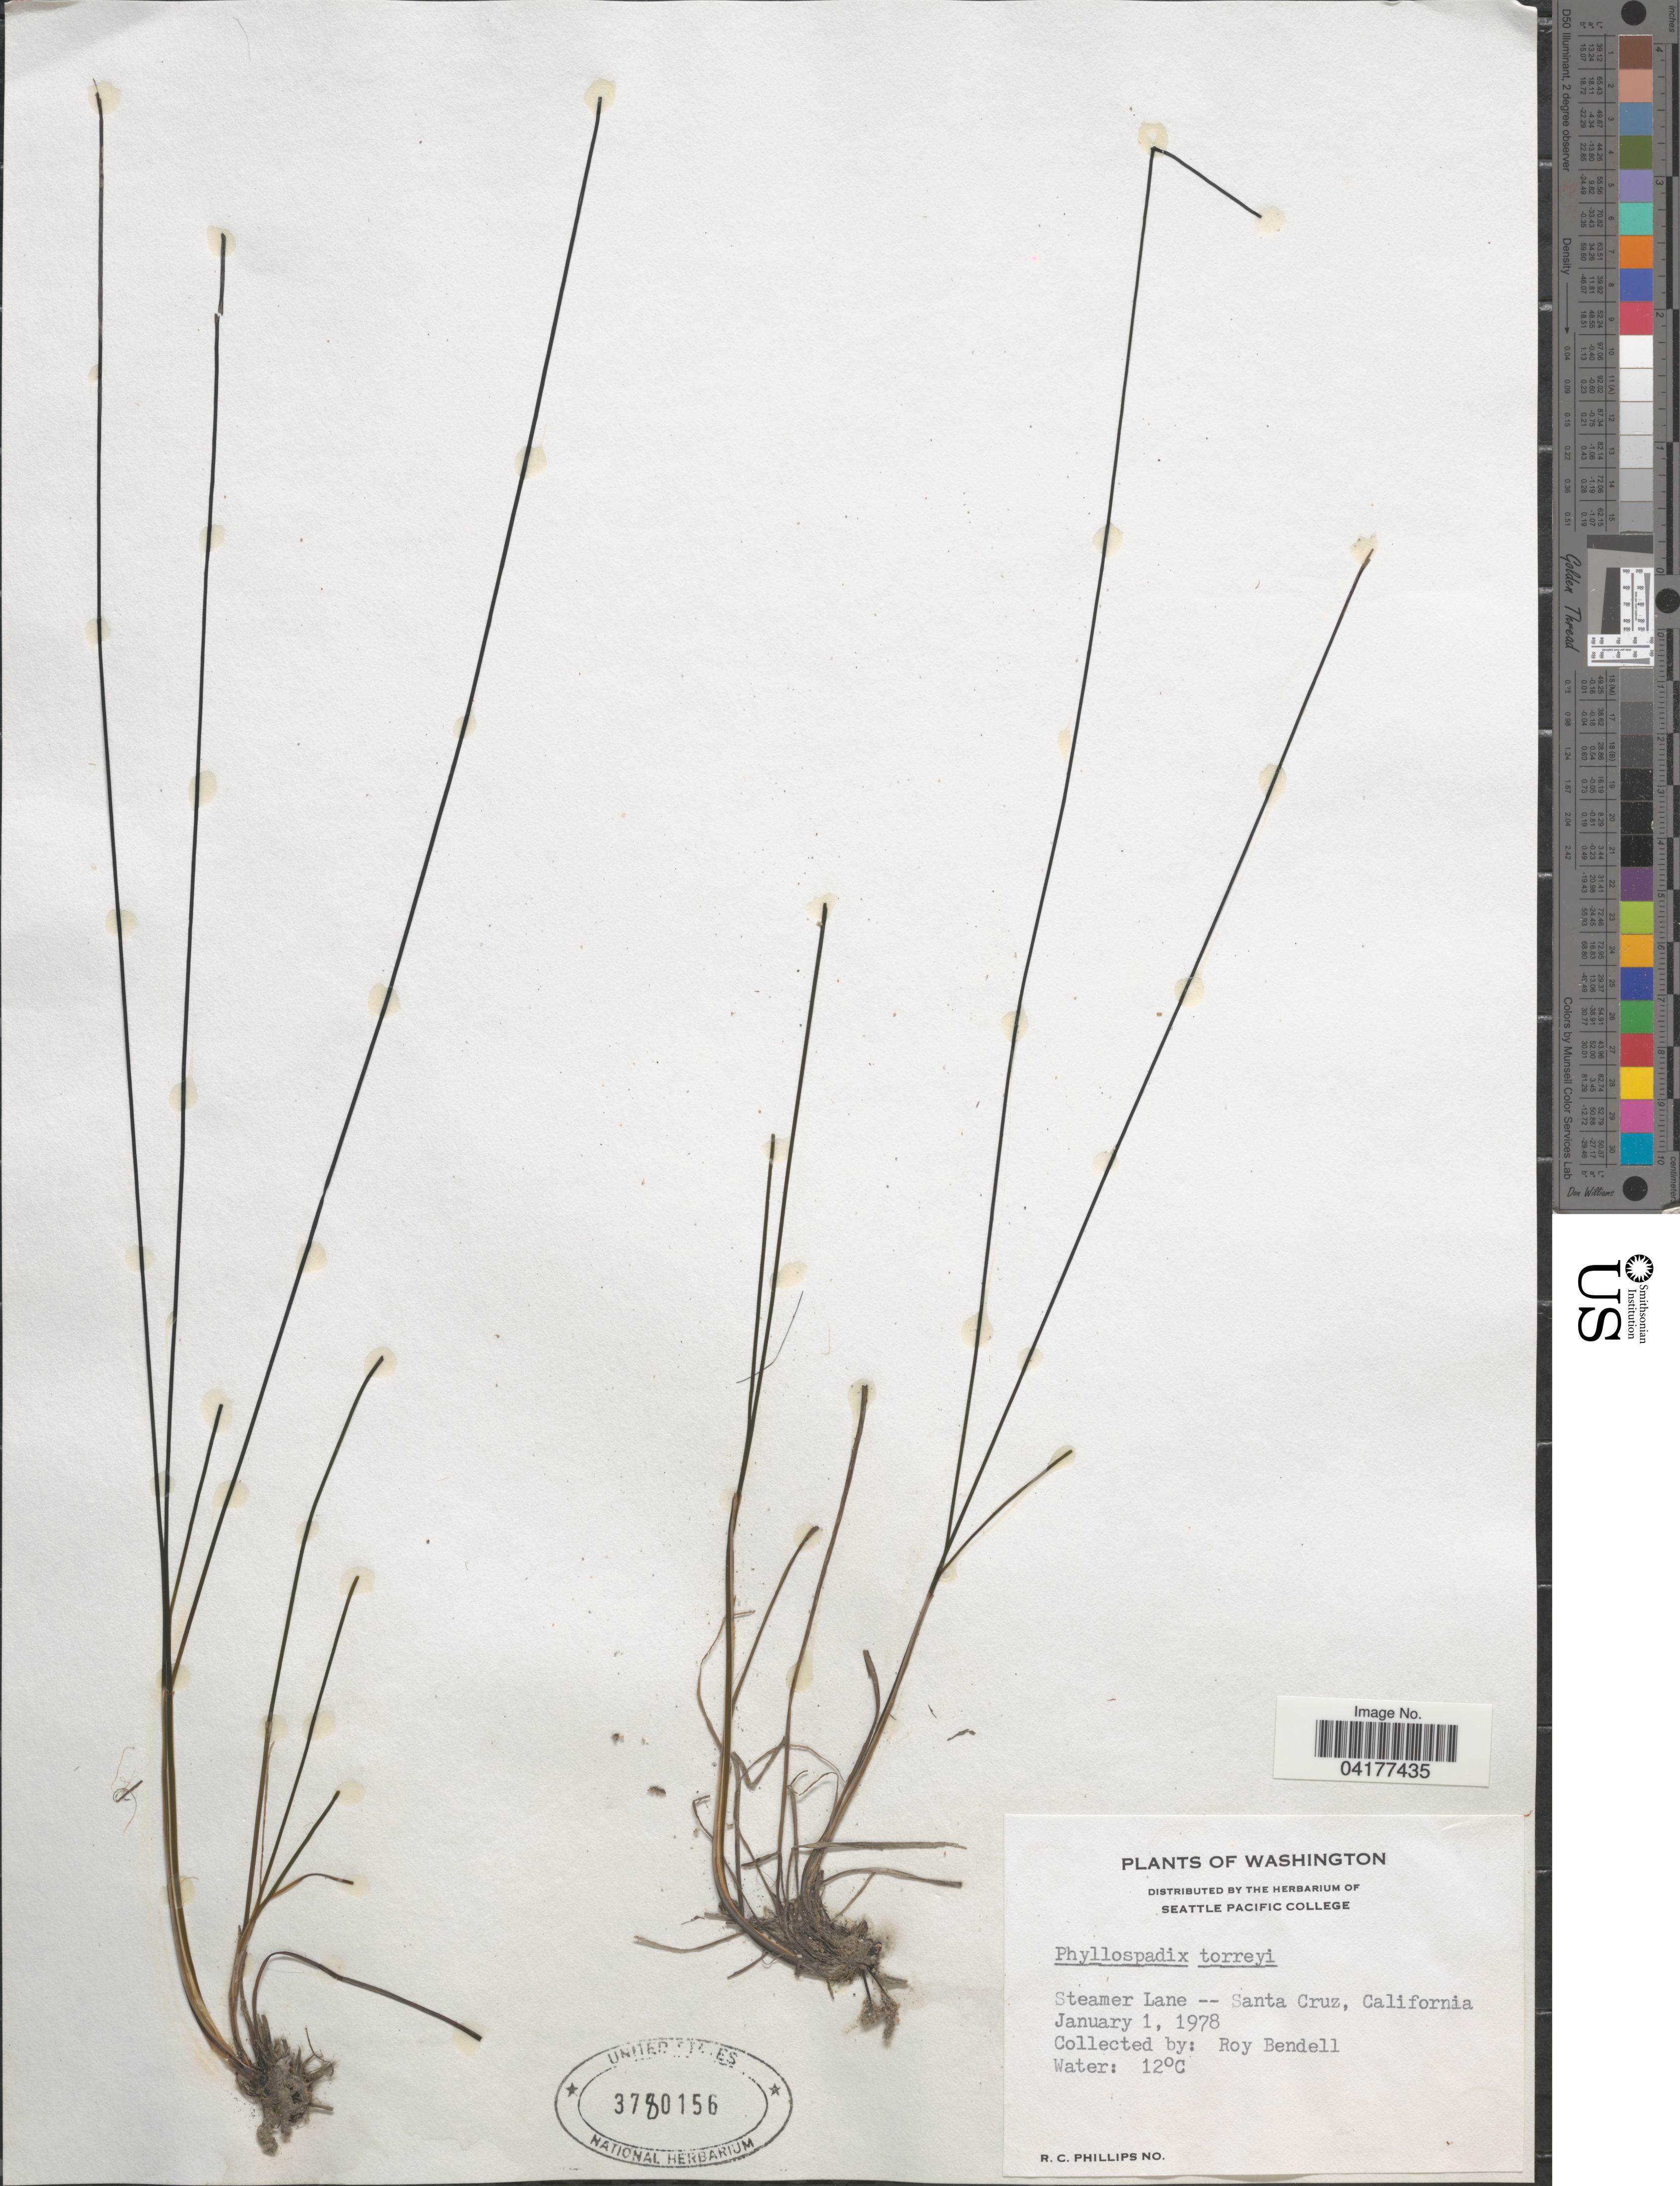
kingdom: Plantae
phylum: Tracheophyta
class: Liliopsida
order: Alismatales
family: Zosteraceae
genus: Phyllospadix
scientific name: Phyllospadix torreyi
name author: S. Watson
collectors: R. Bendell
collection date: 1978-01-01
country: United States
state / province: California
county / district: Santa Cruz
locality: Steamer Lane -- Santa Cruz.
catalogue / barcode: US 3780156